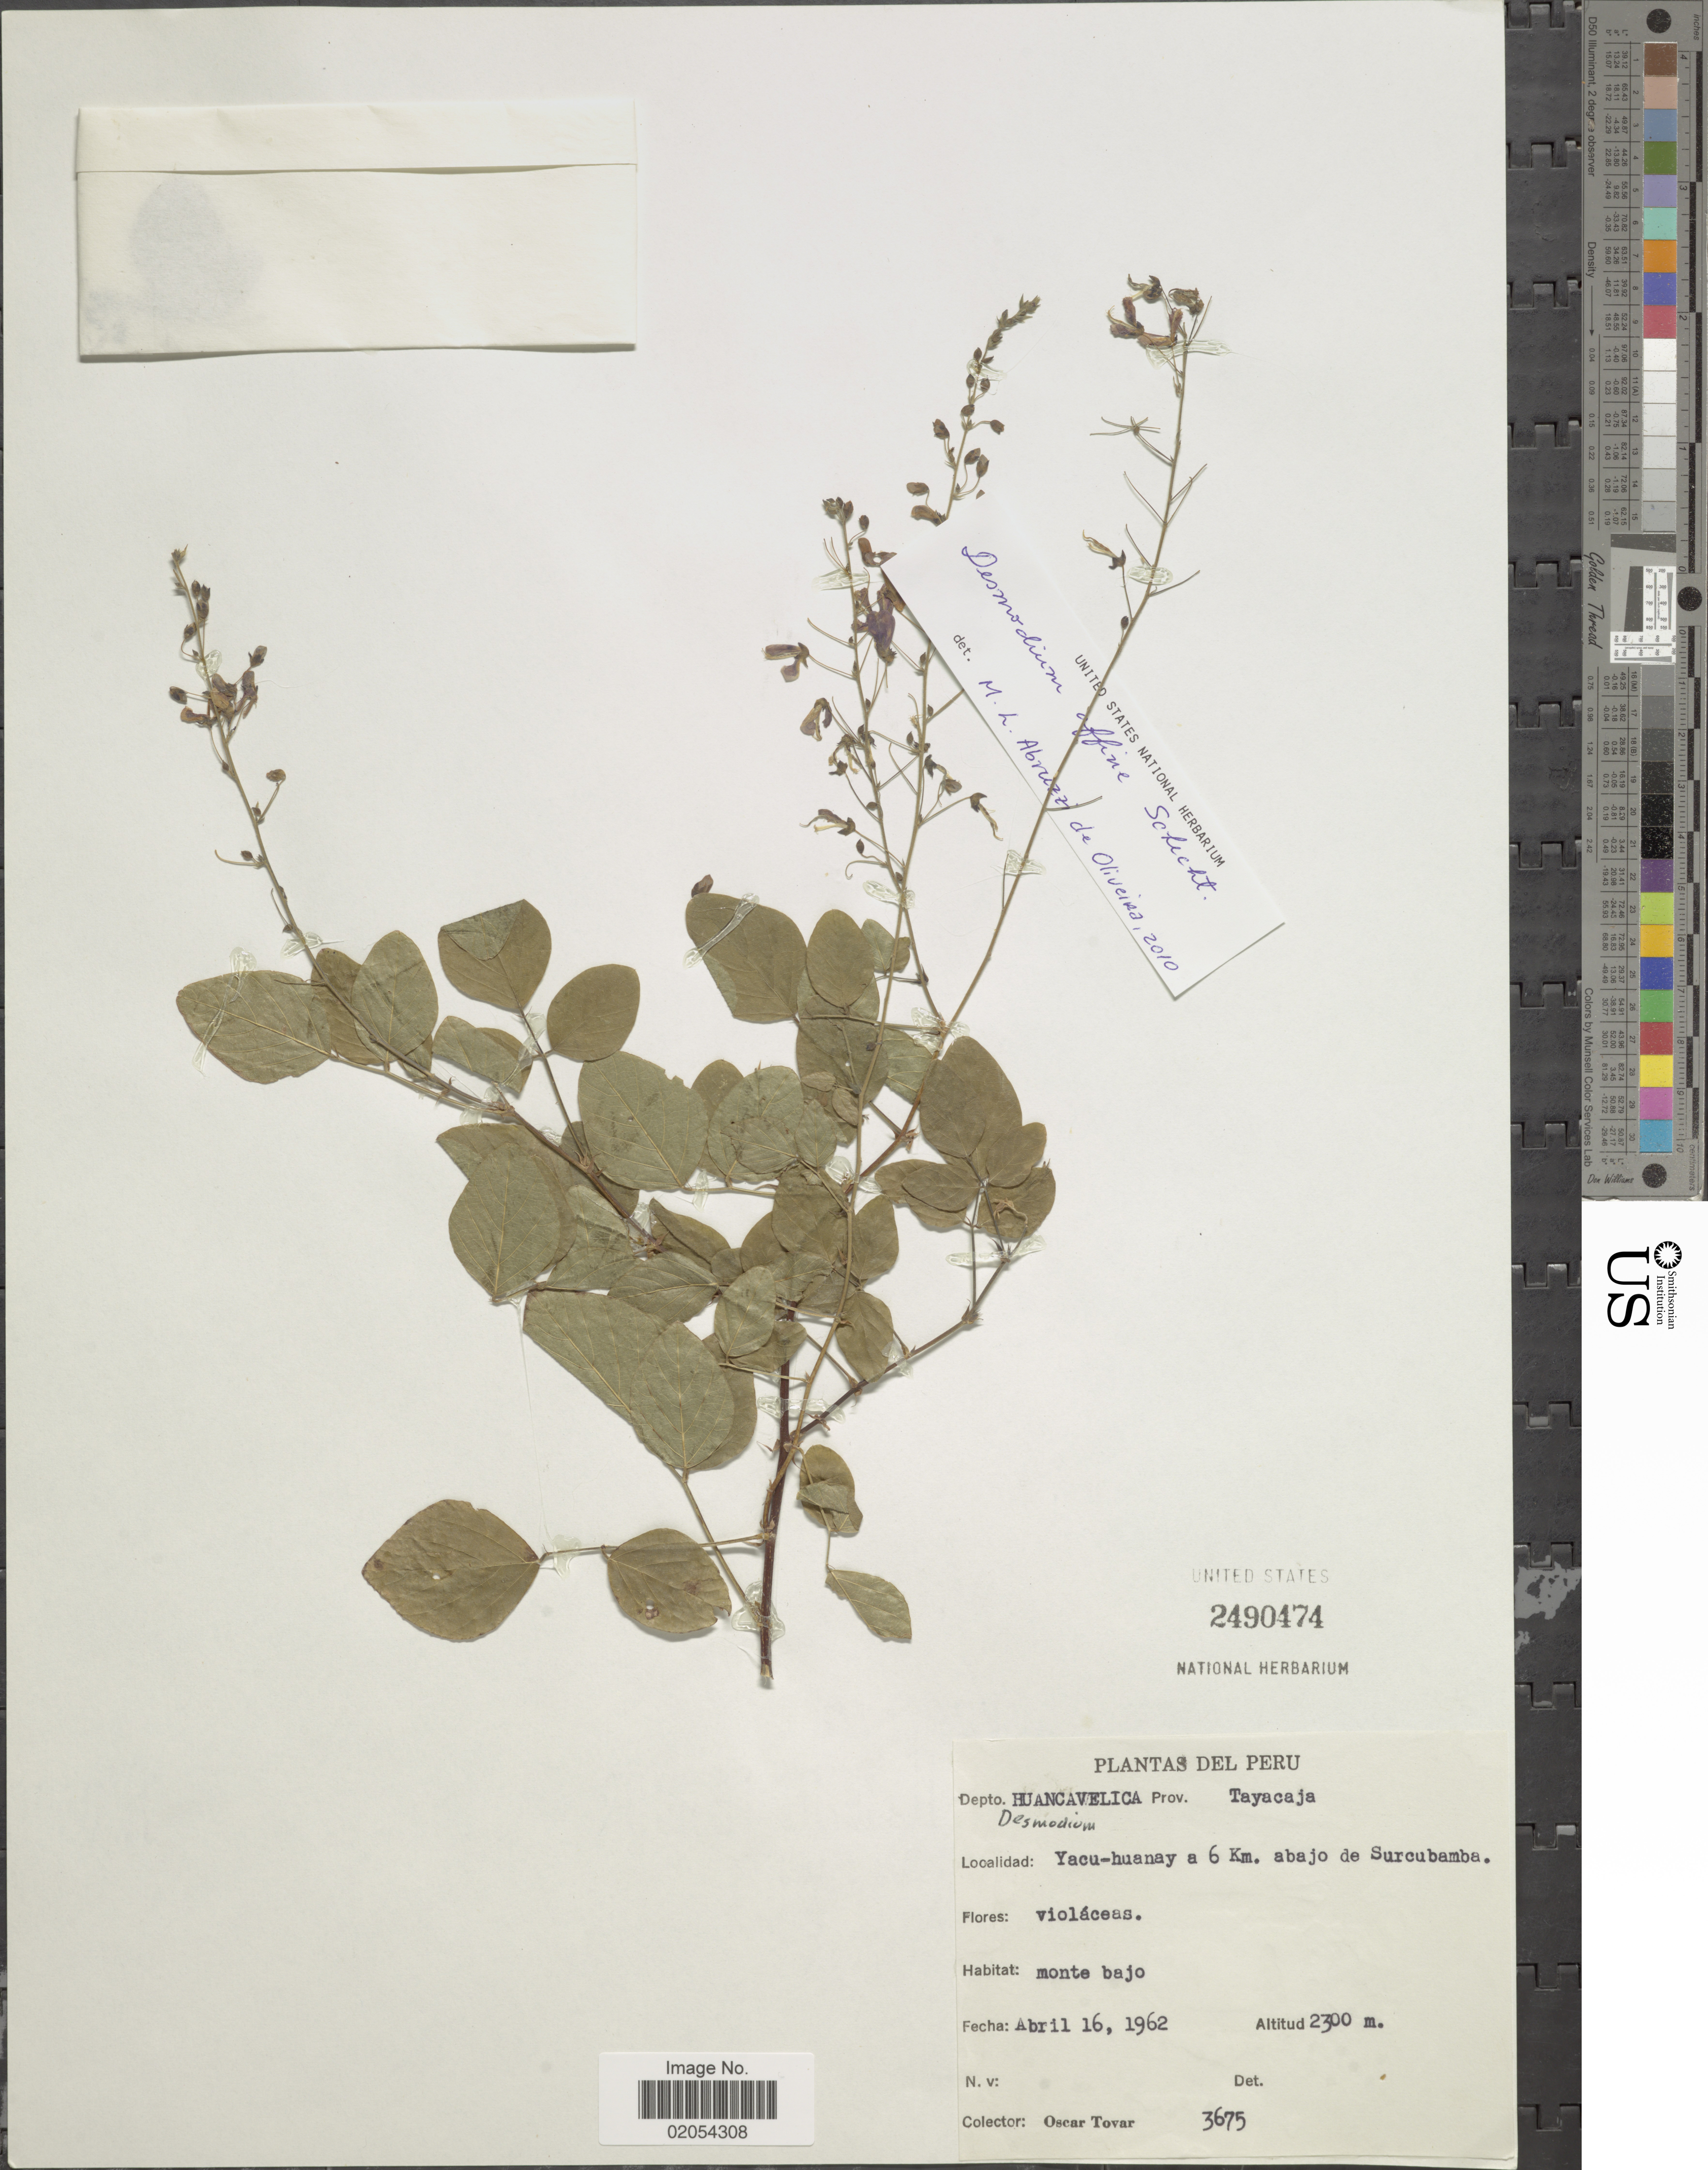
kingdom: Plantae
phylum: Tracheophyta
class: Magnoliopsida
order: Fabales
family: Fabaceae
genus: Desmodium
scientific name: Desmodium sp.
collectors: Ó. Tovar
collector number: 3675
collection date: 1962-04-16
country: Peru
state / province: Huancavelica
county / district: Tayacaja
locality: Depto. Huancavelica, Prov. Tayacaja, Yacu -Huanay a 6 km , abajo de Surcubamba.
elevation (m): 2300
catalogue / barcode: US 2490474